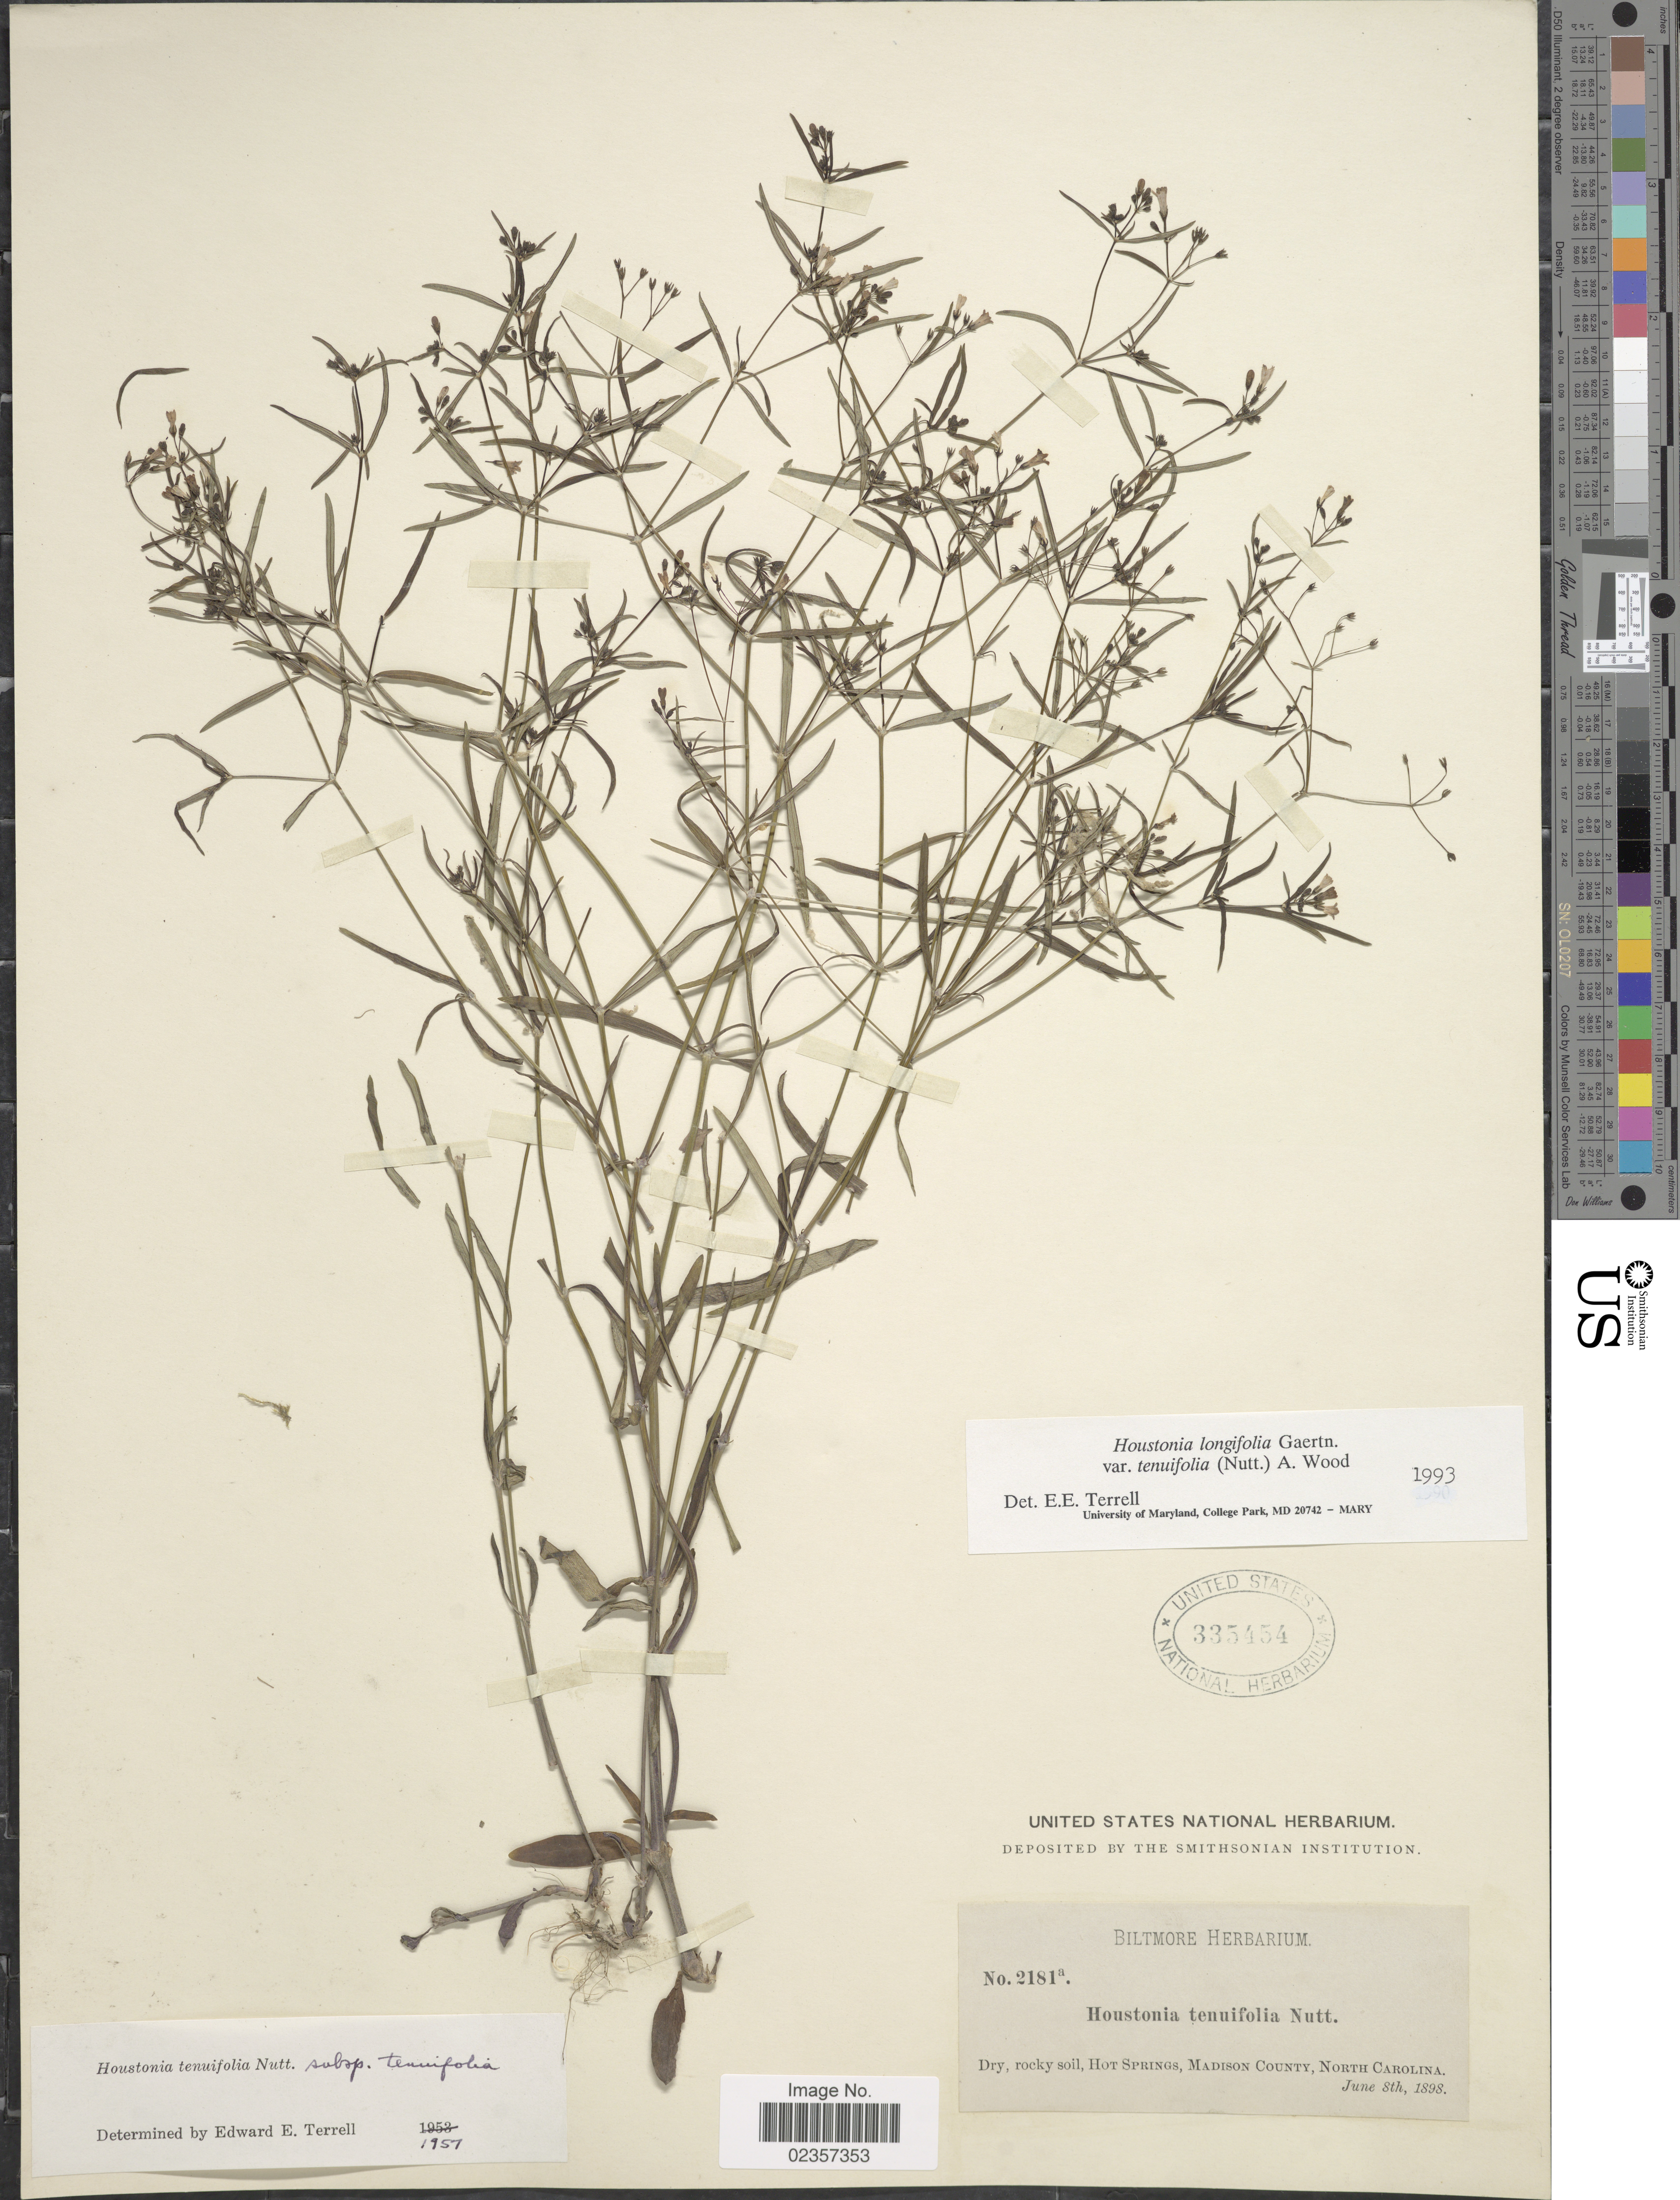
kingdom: Plantae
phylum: Tracheophyta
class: Magnoliopsida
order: Gentianales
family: Rubiaceae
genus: Houstonia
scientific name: Houstonia longifolia var. tenuifolia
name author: (Nutt.) Alph. Wood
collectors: ex herb. Biltmore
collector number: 2181A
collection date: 1898-06-08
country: United States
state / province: North Carolina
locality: Hot Springs, Madison County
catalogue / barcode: US 335454